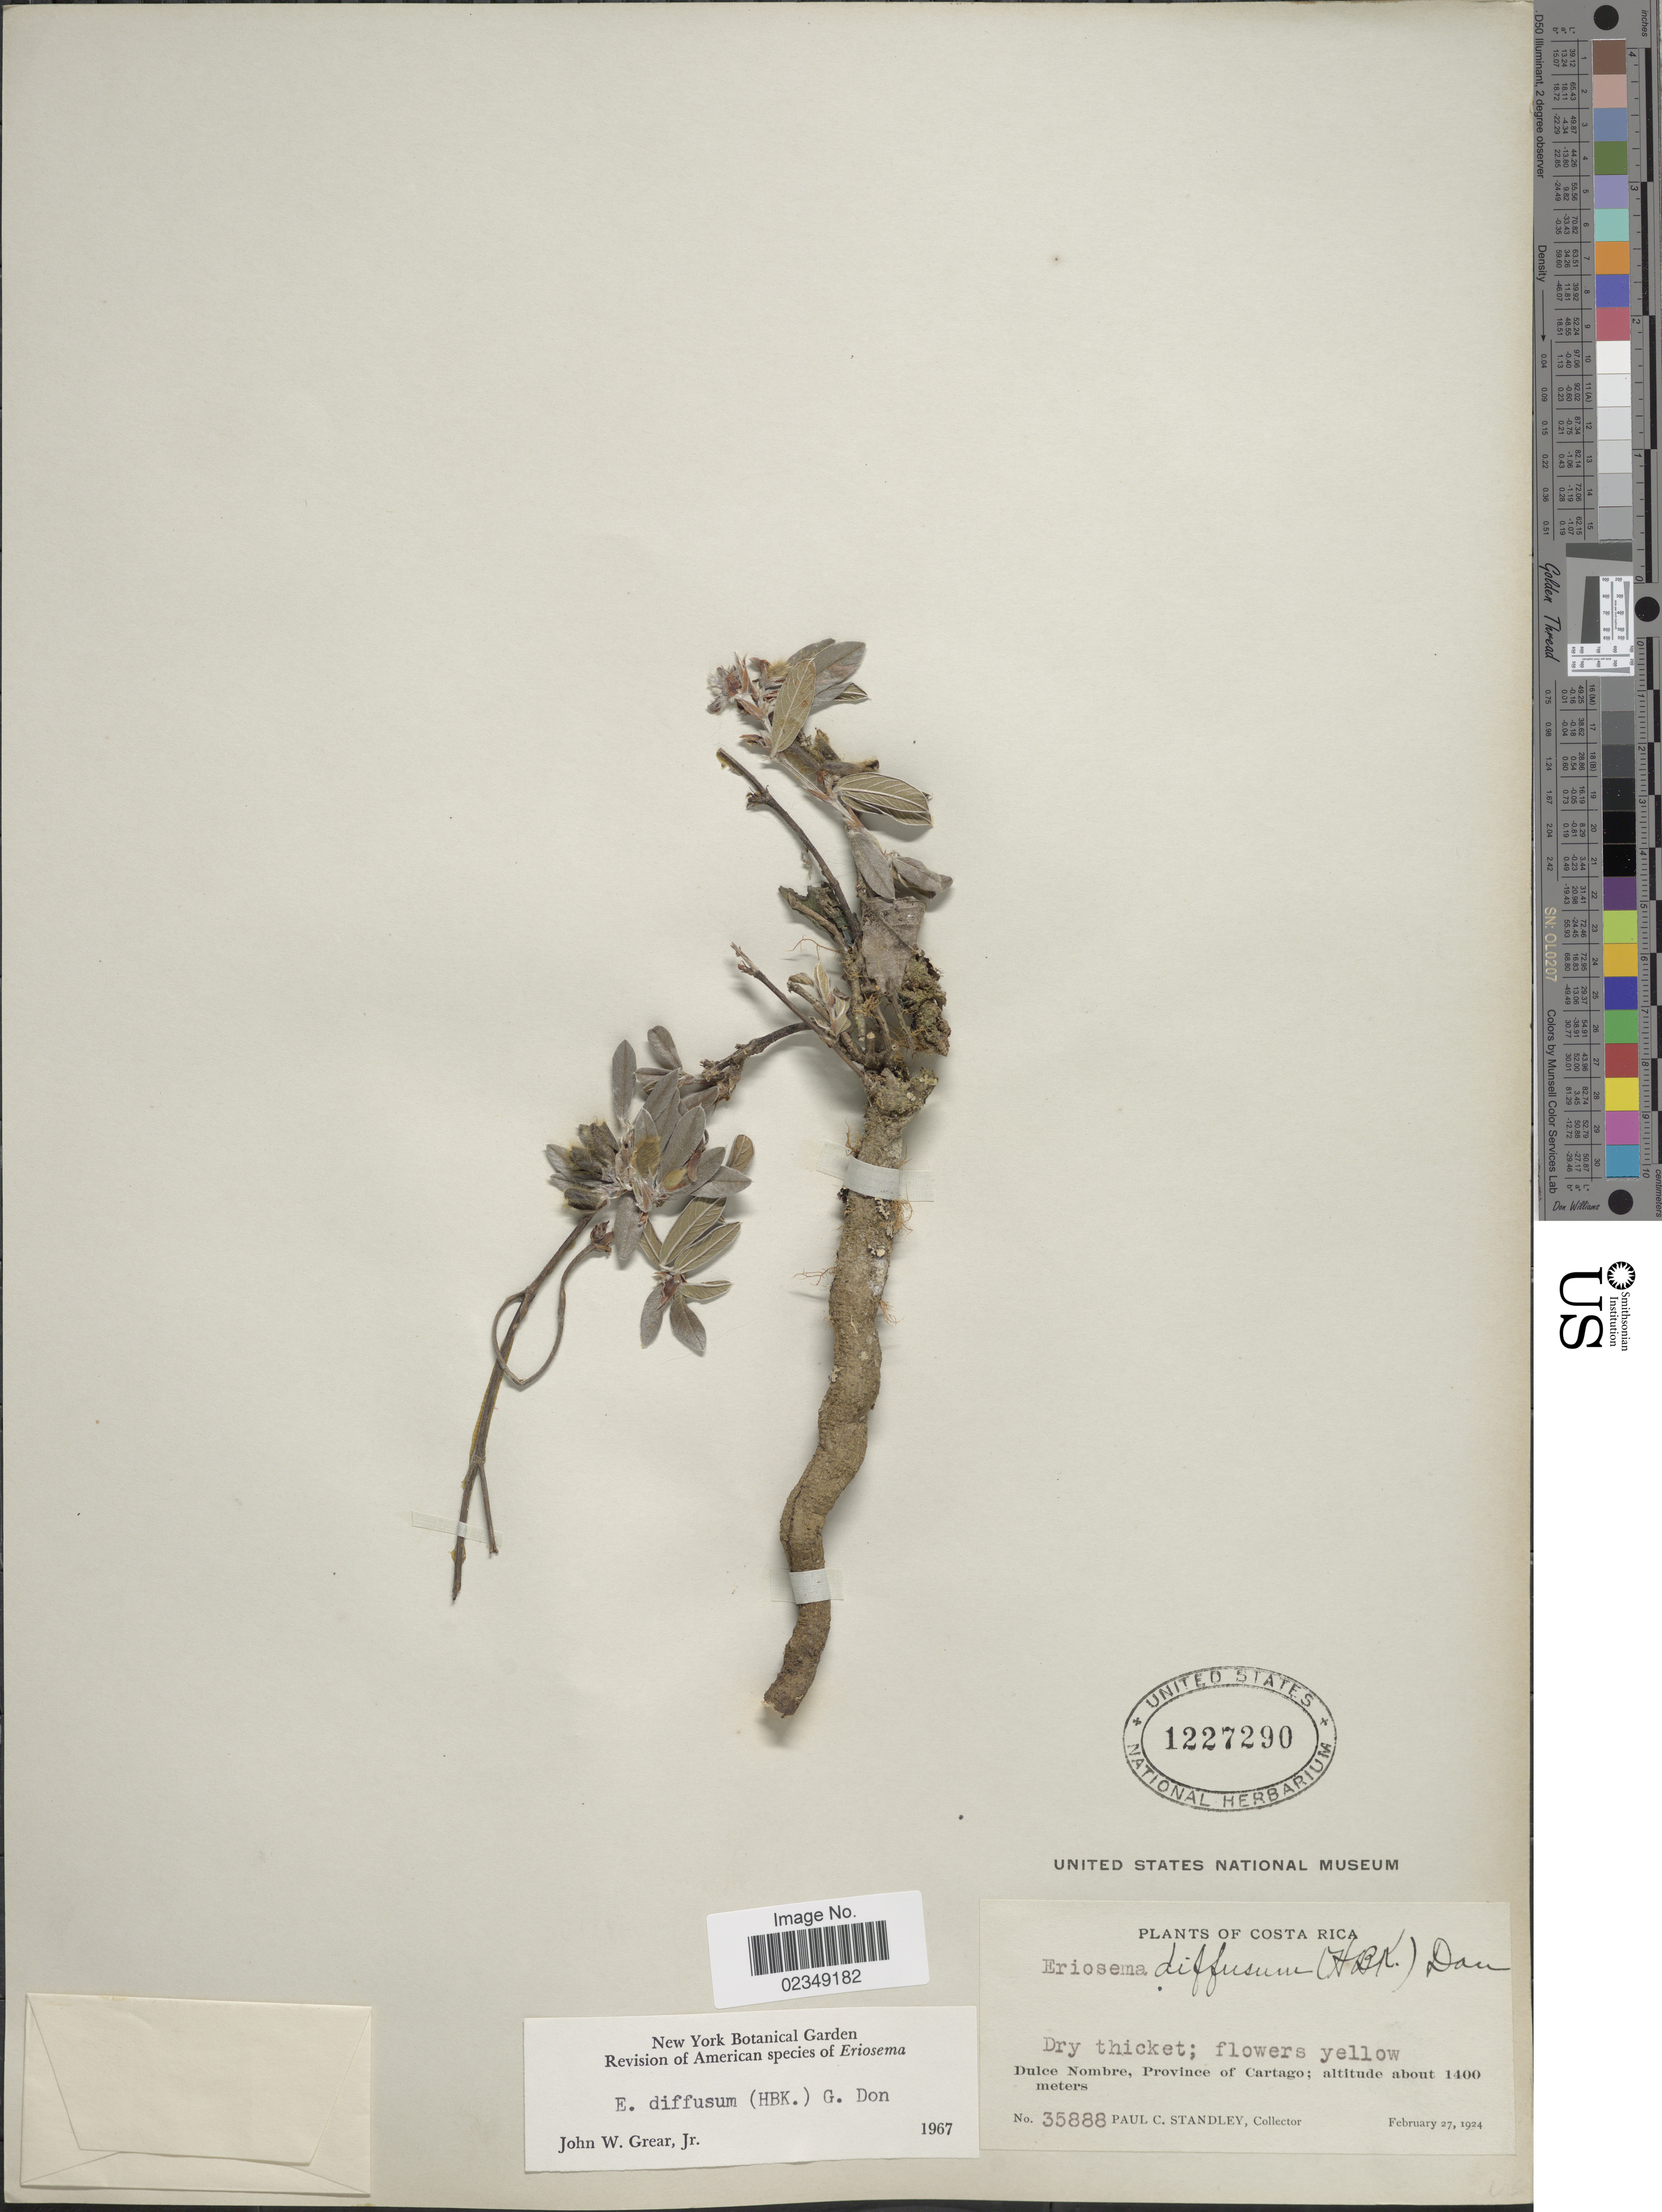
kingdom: Plantae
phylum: Tracheophyta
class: Magnoliopsida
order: Fabales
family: Fabaceae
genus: Eriosema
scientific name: Eriosema diffusum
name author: (Kunth) G. Don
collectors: P. C. Standley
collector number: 35888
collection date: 1924-02-27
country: Costa Rica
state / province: Cartago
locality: Dulce Nombre, Province of Cartago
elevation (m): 1400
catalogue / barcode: US 1227290